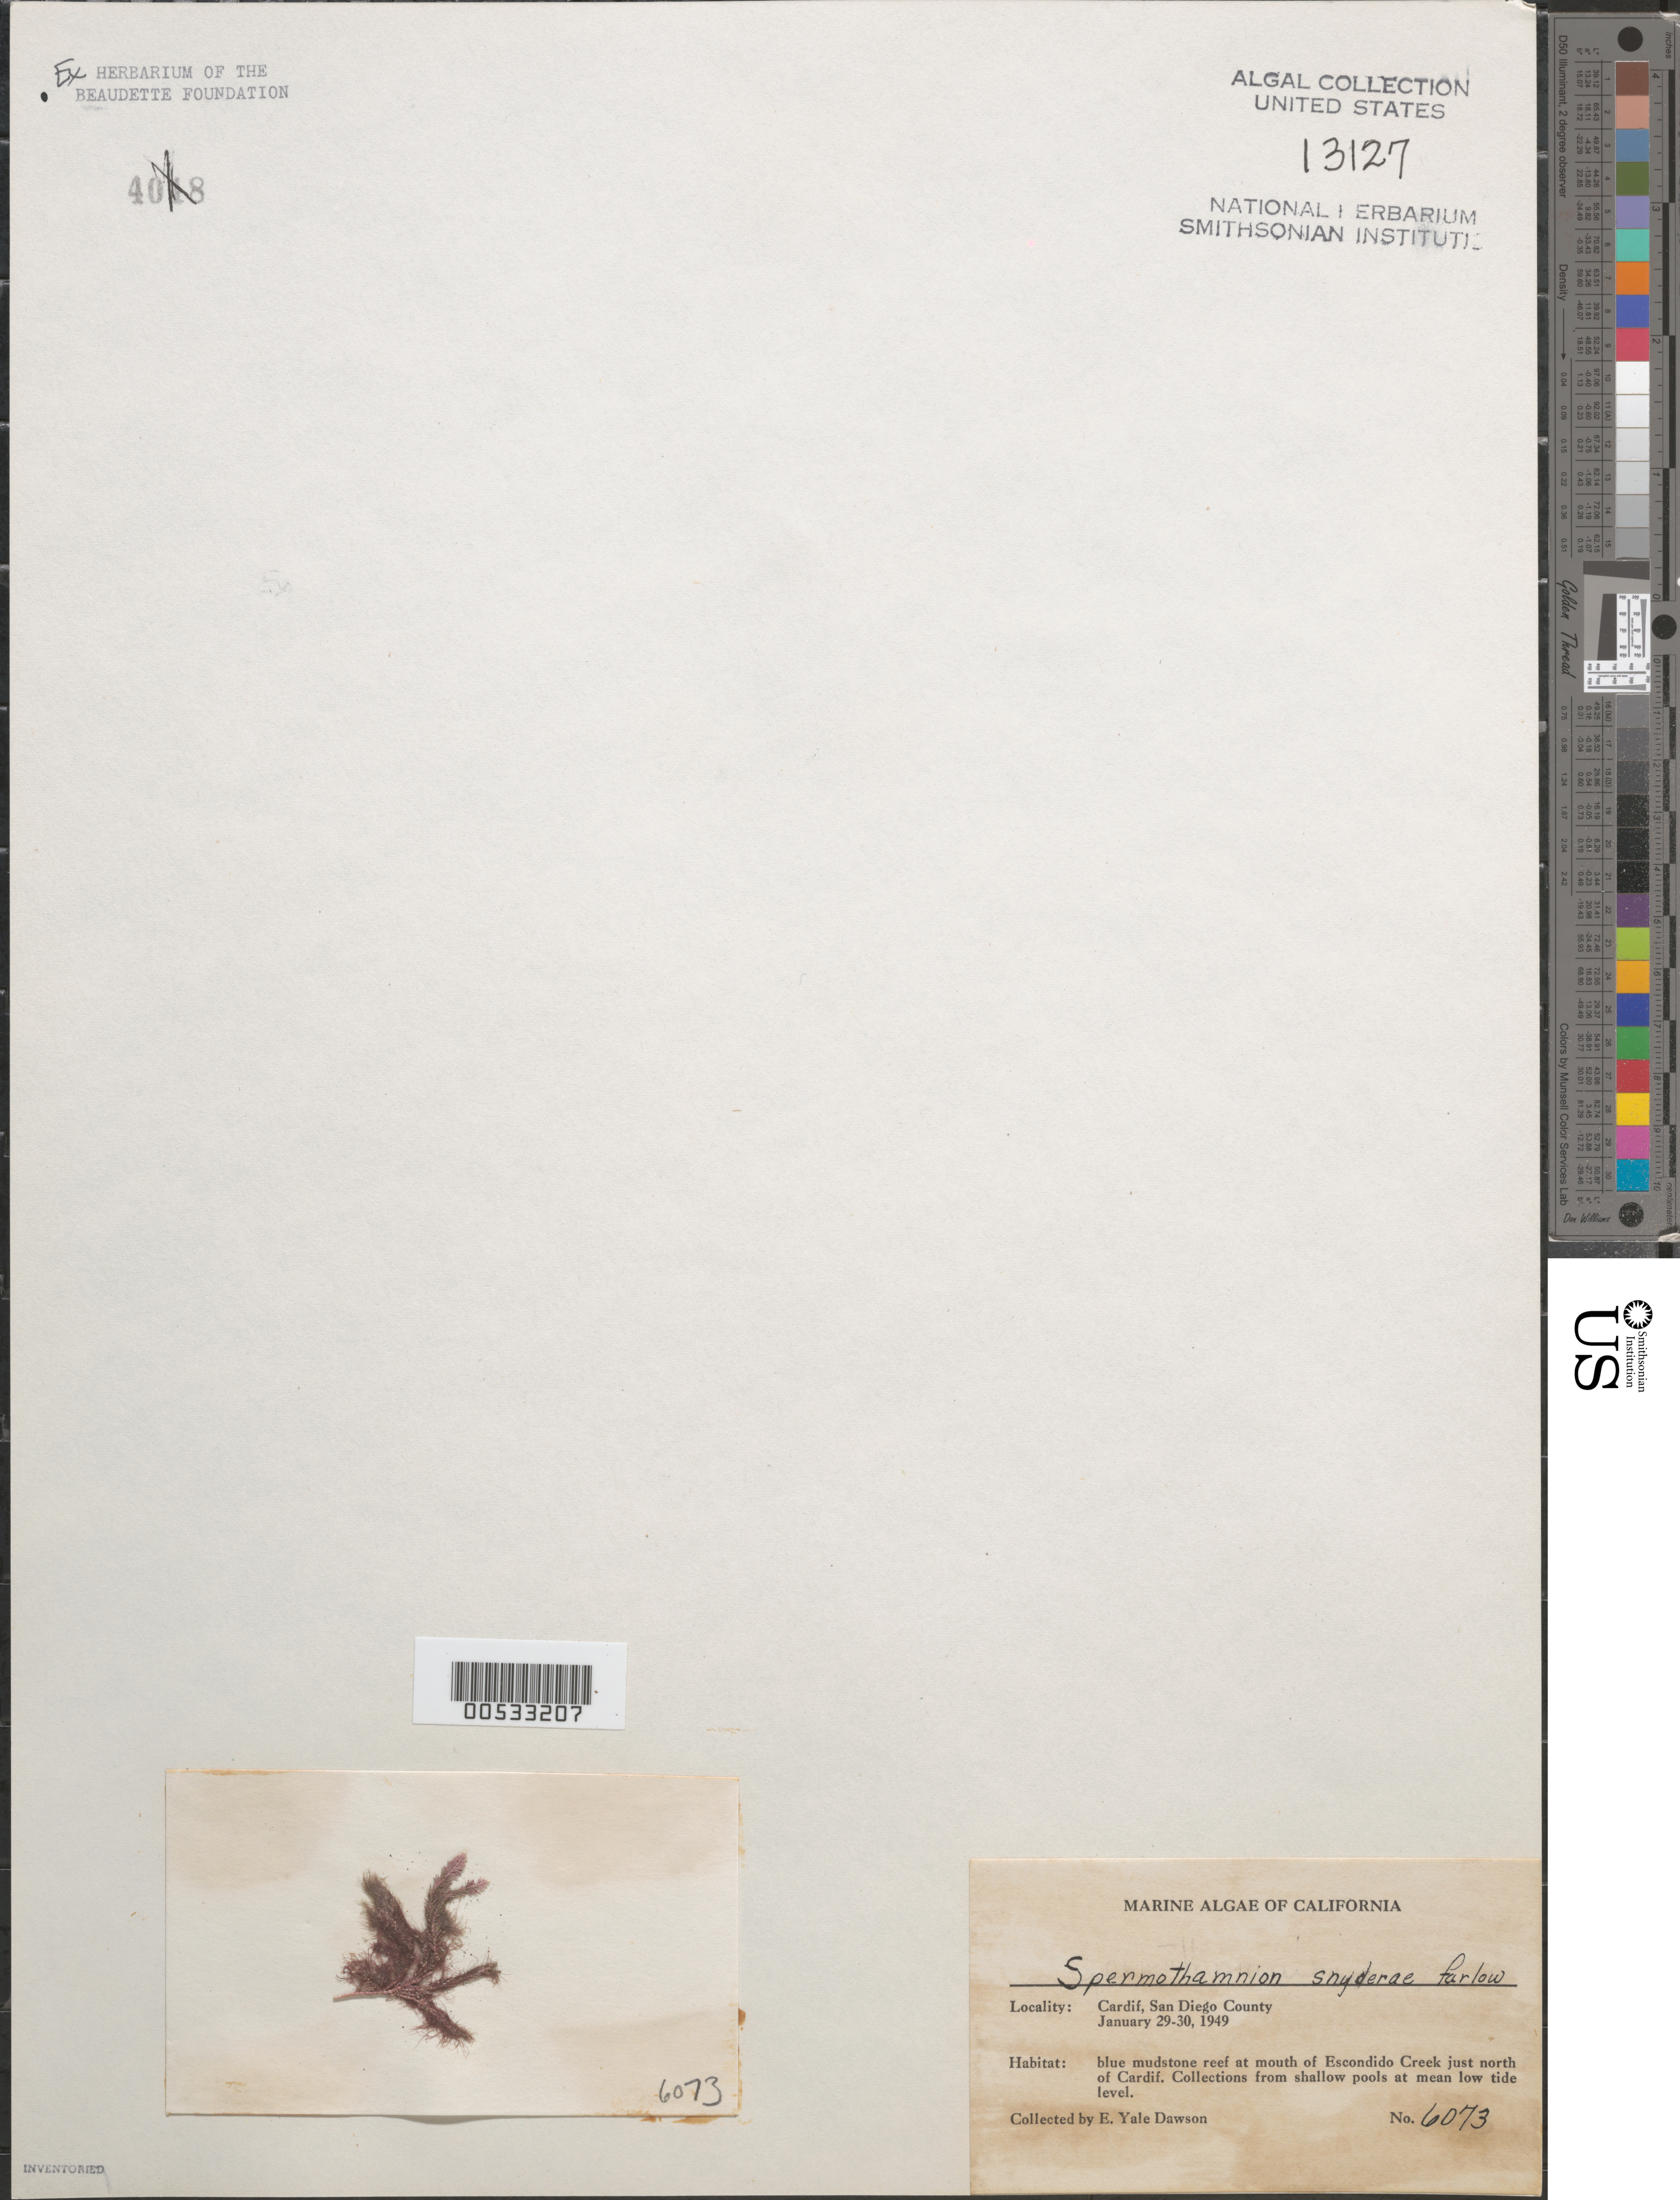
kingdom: Plantae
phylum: Rhodophyta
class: Florideophyceae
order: Ceramiales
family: Wrangeliaceae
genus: Tiffaniella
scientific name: Tiffaniella snyderae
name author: (Farl.) I.A. Abbott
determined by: Algae name updating Project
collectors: E. Y. Dawson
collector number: EYD 6073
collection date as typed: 29 Jan 1949 TO 30 Jan 1949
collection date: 1949-01-29/1949-01-30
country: United States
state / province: California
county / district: San Diego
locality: Escondido Creek mouth, just north of Cardiff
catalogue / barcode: US 13127